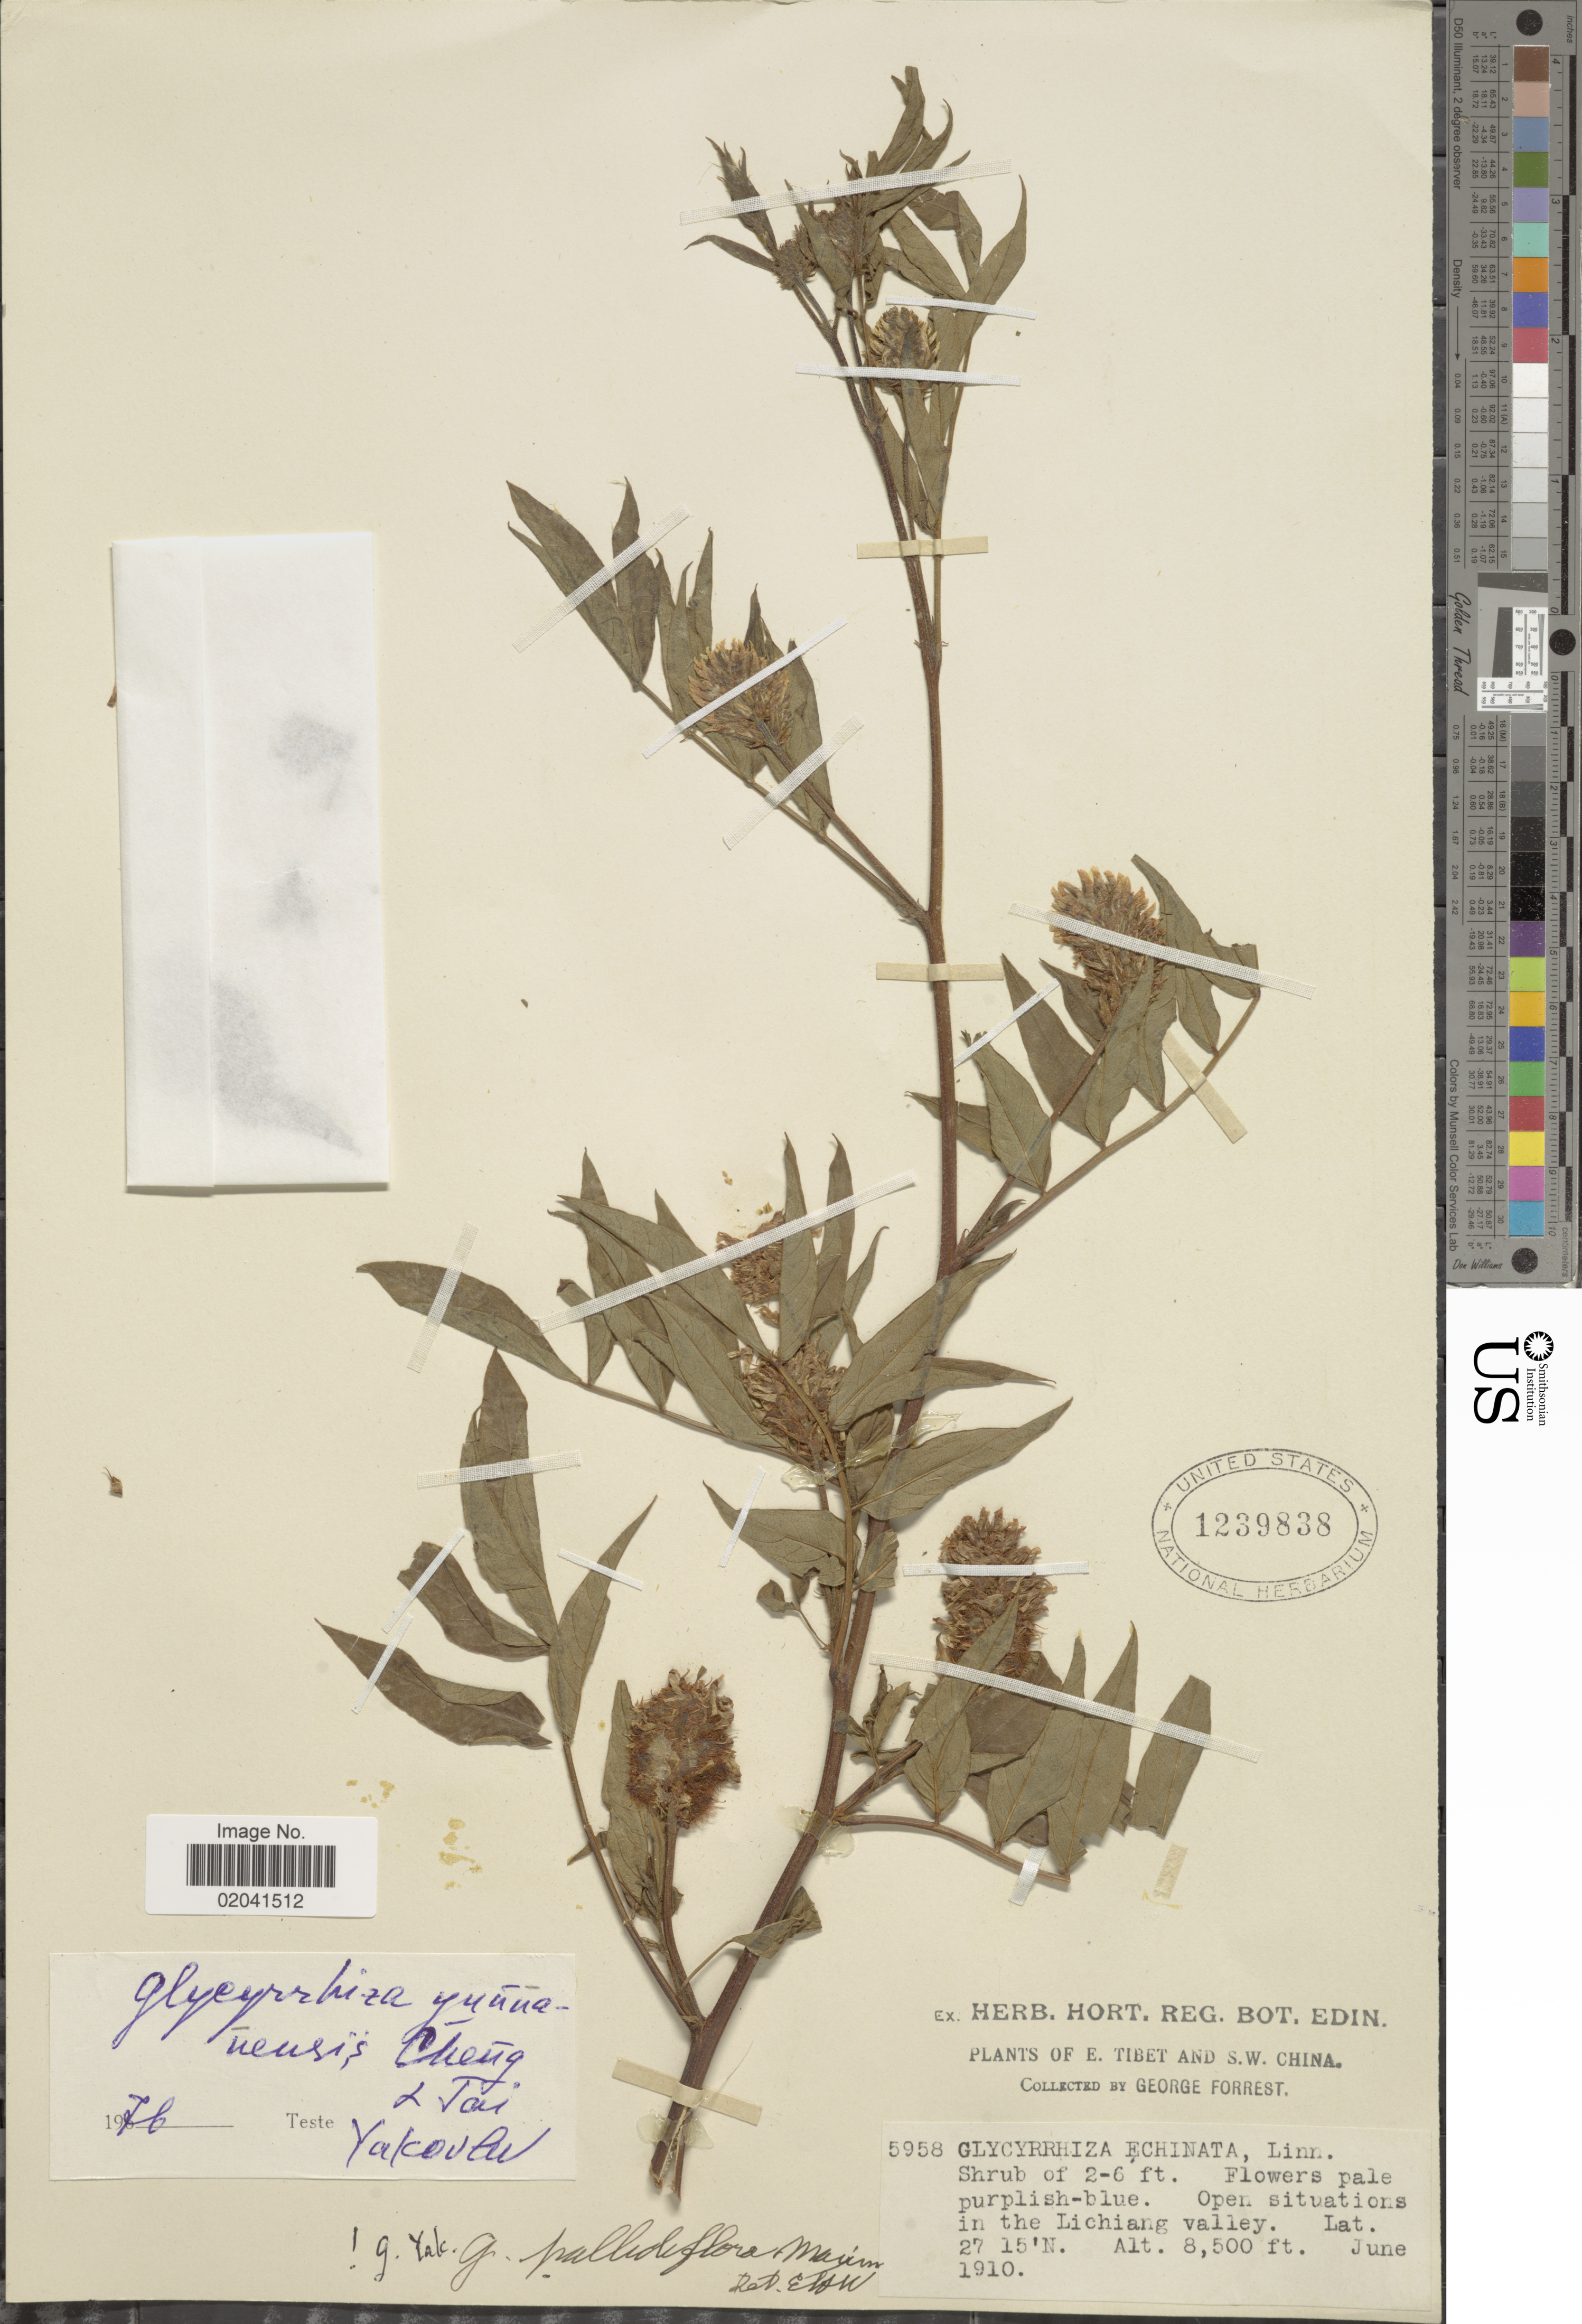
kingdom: Plantae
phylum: Tracheophyta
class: Magnoliopsida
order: Fabales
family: Fabaceae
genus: Glycyrrhiza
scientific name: Glycyrrhiza yunnanensis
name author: S.H. Cheng & L.K. Dai ex P.C. Li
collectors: G. Forrest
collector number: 5958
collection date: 1910-06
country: China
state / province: Xizang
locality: E. Tibet. And S.W. China. In the Lichiang valley.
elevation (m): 2591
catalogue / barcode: US 1239838